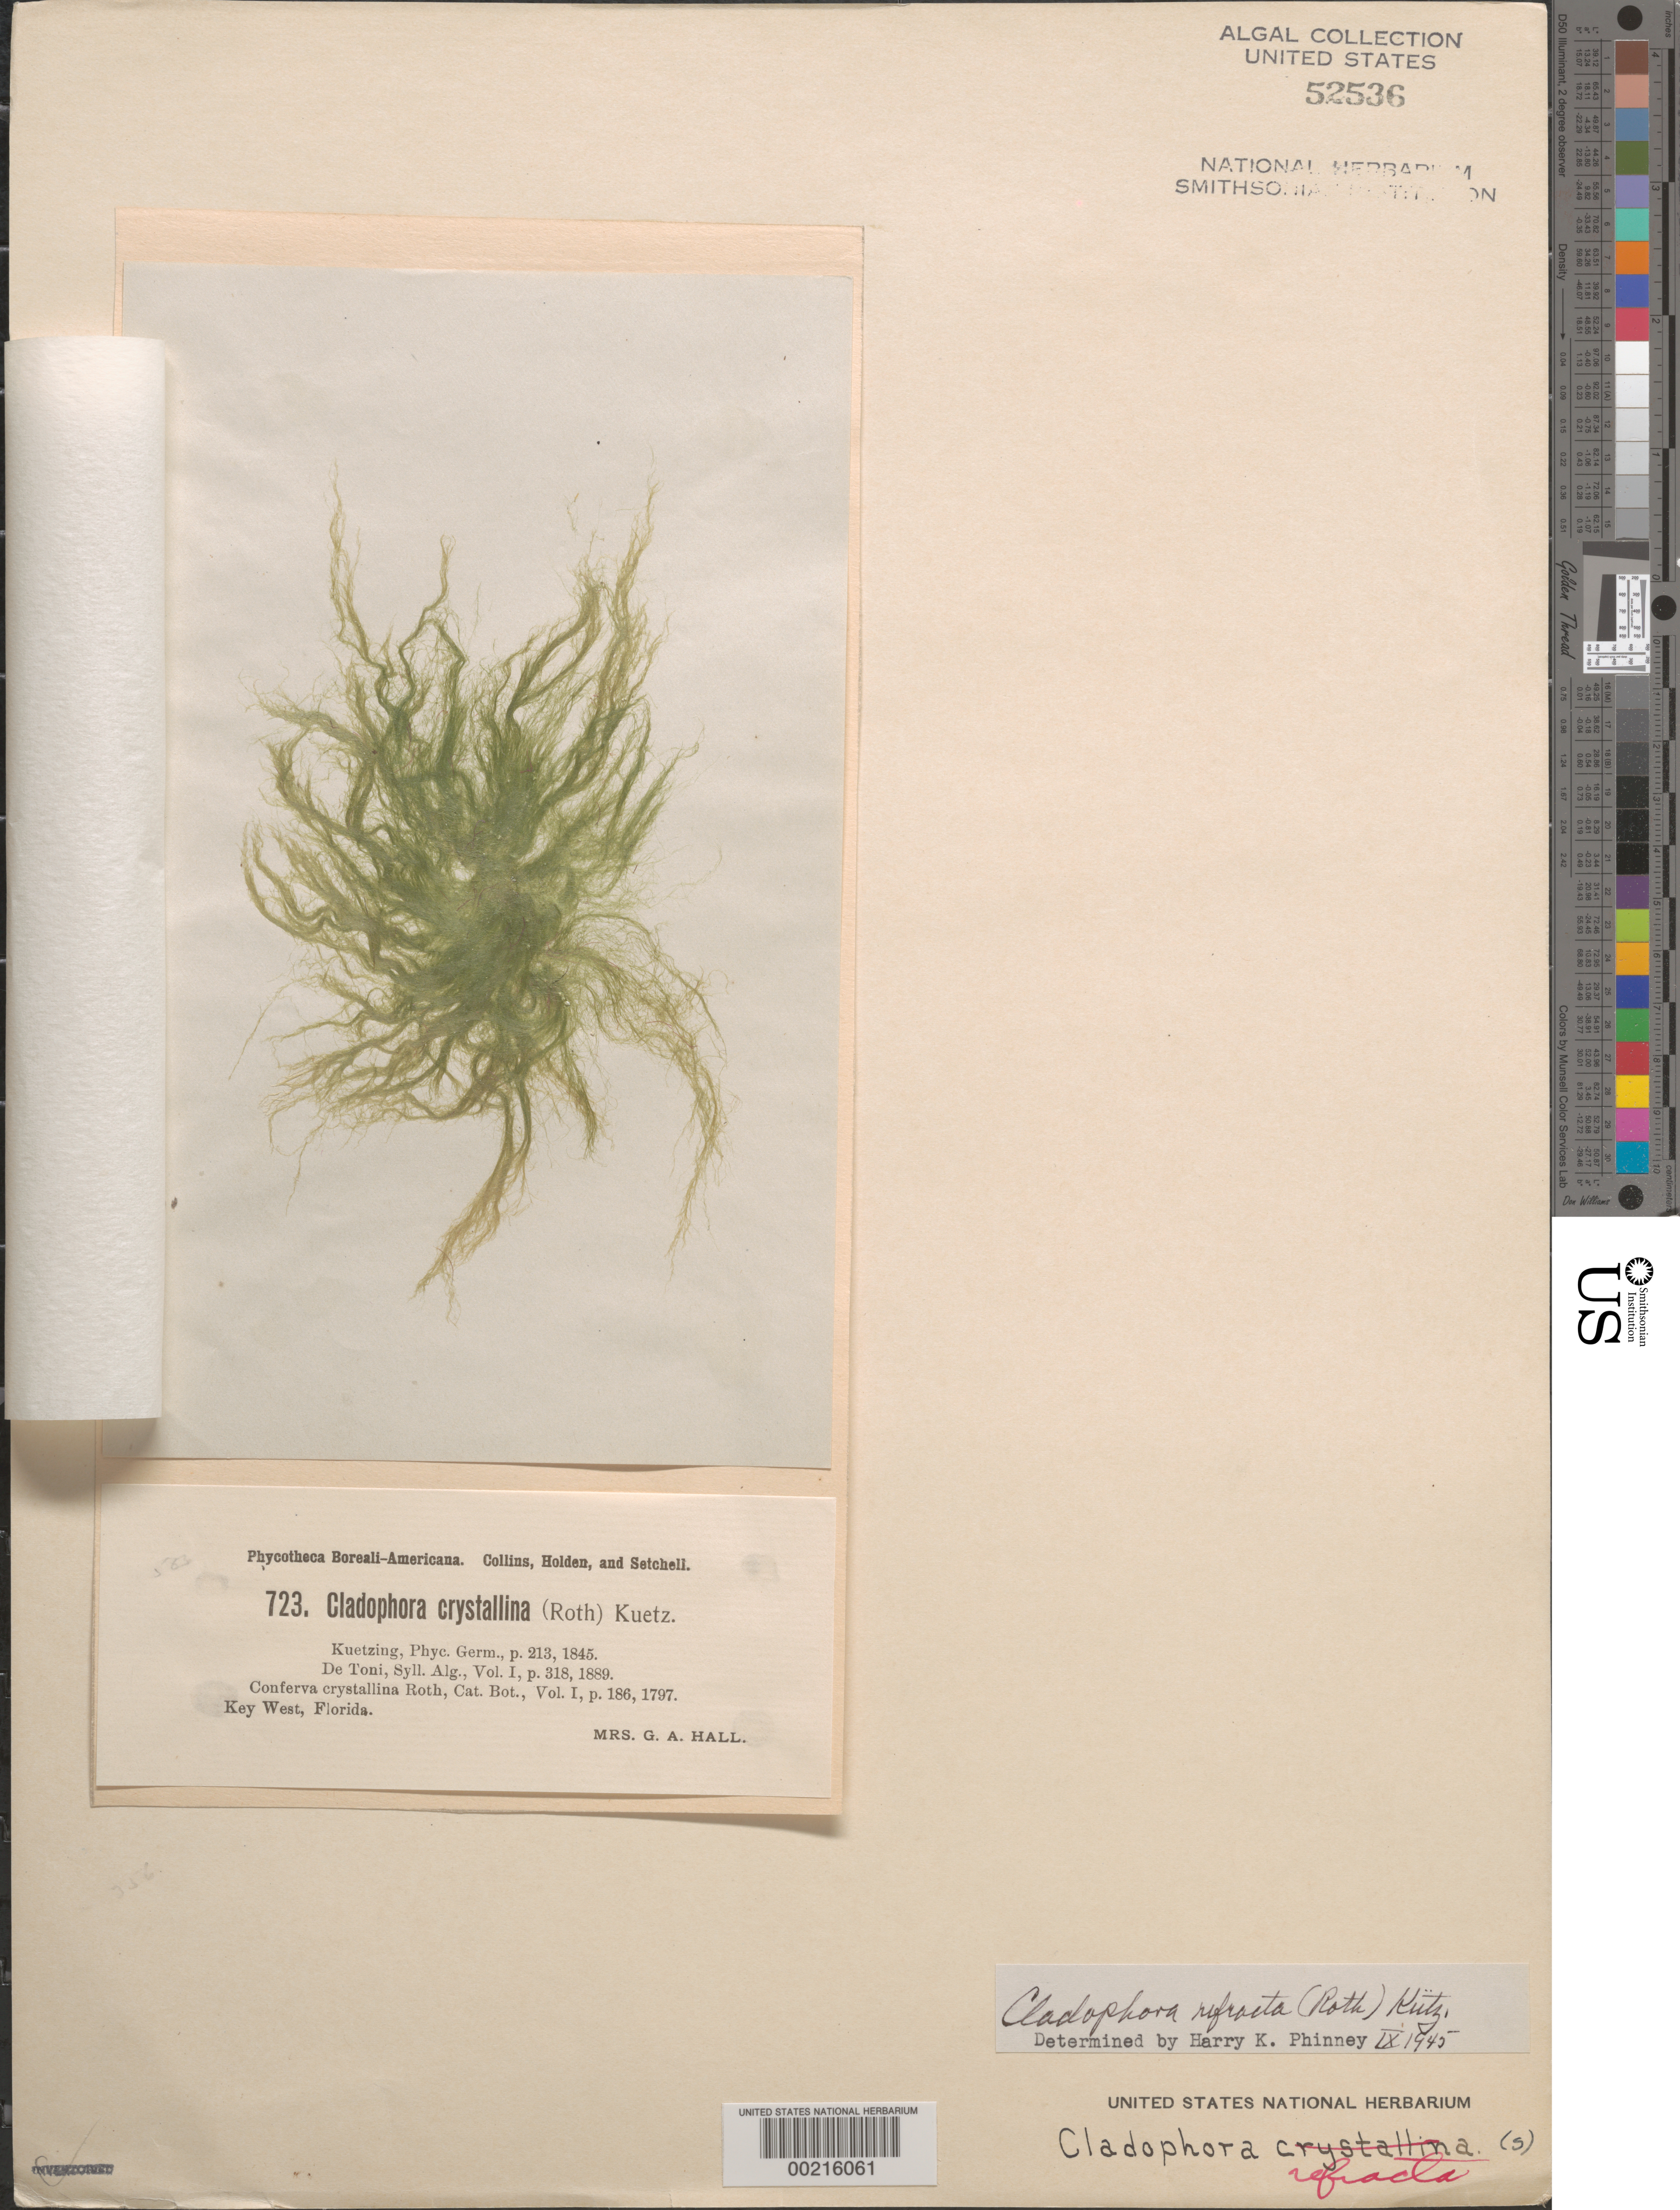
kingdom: Plantae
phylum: Chlorophyta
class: Ulvophyceae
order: Cladophorales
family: Cladophoraceae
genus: Cladophora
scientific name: Cladophora refracta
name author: (Roth) Kütz.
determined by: Phinney, H. K.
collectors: Mrs. Hall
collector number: PB-A 723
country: United States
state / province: Florida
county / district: Monroe County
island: Key West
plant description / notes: Collins, Holden & Setchell, Phycotheca Boreali-Americana, as Cladophora crystallina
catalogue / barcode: US 52536